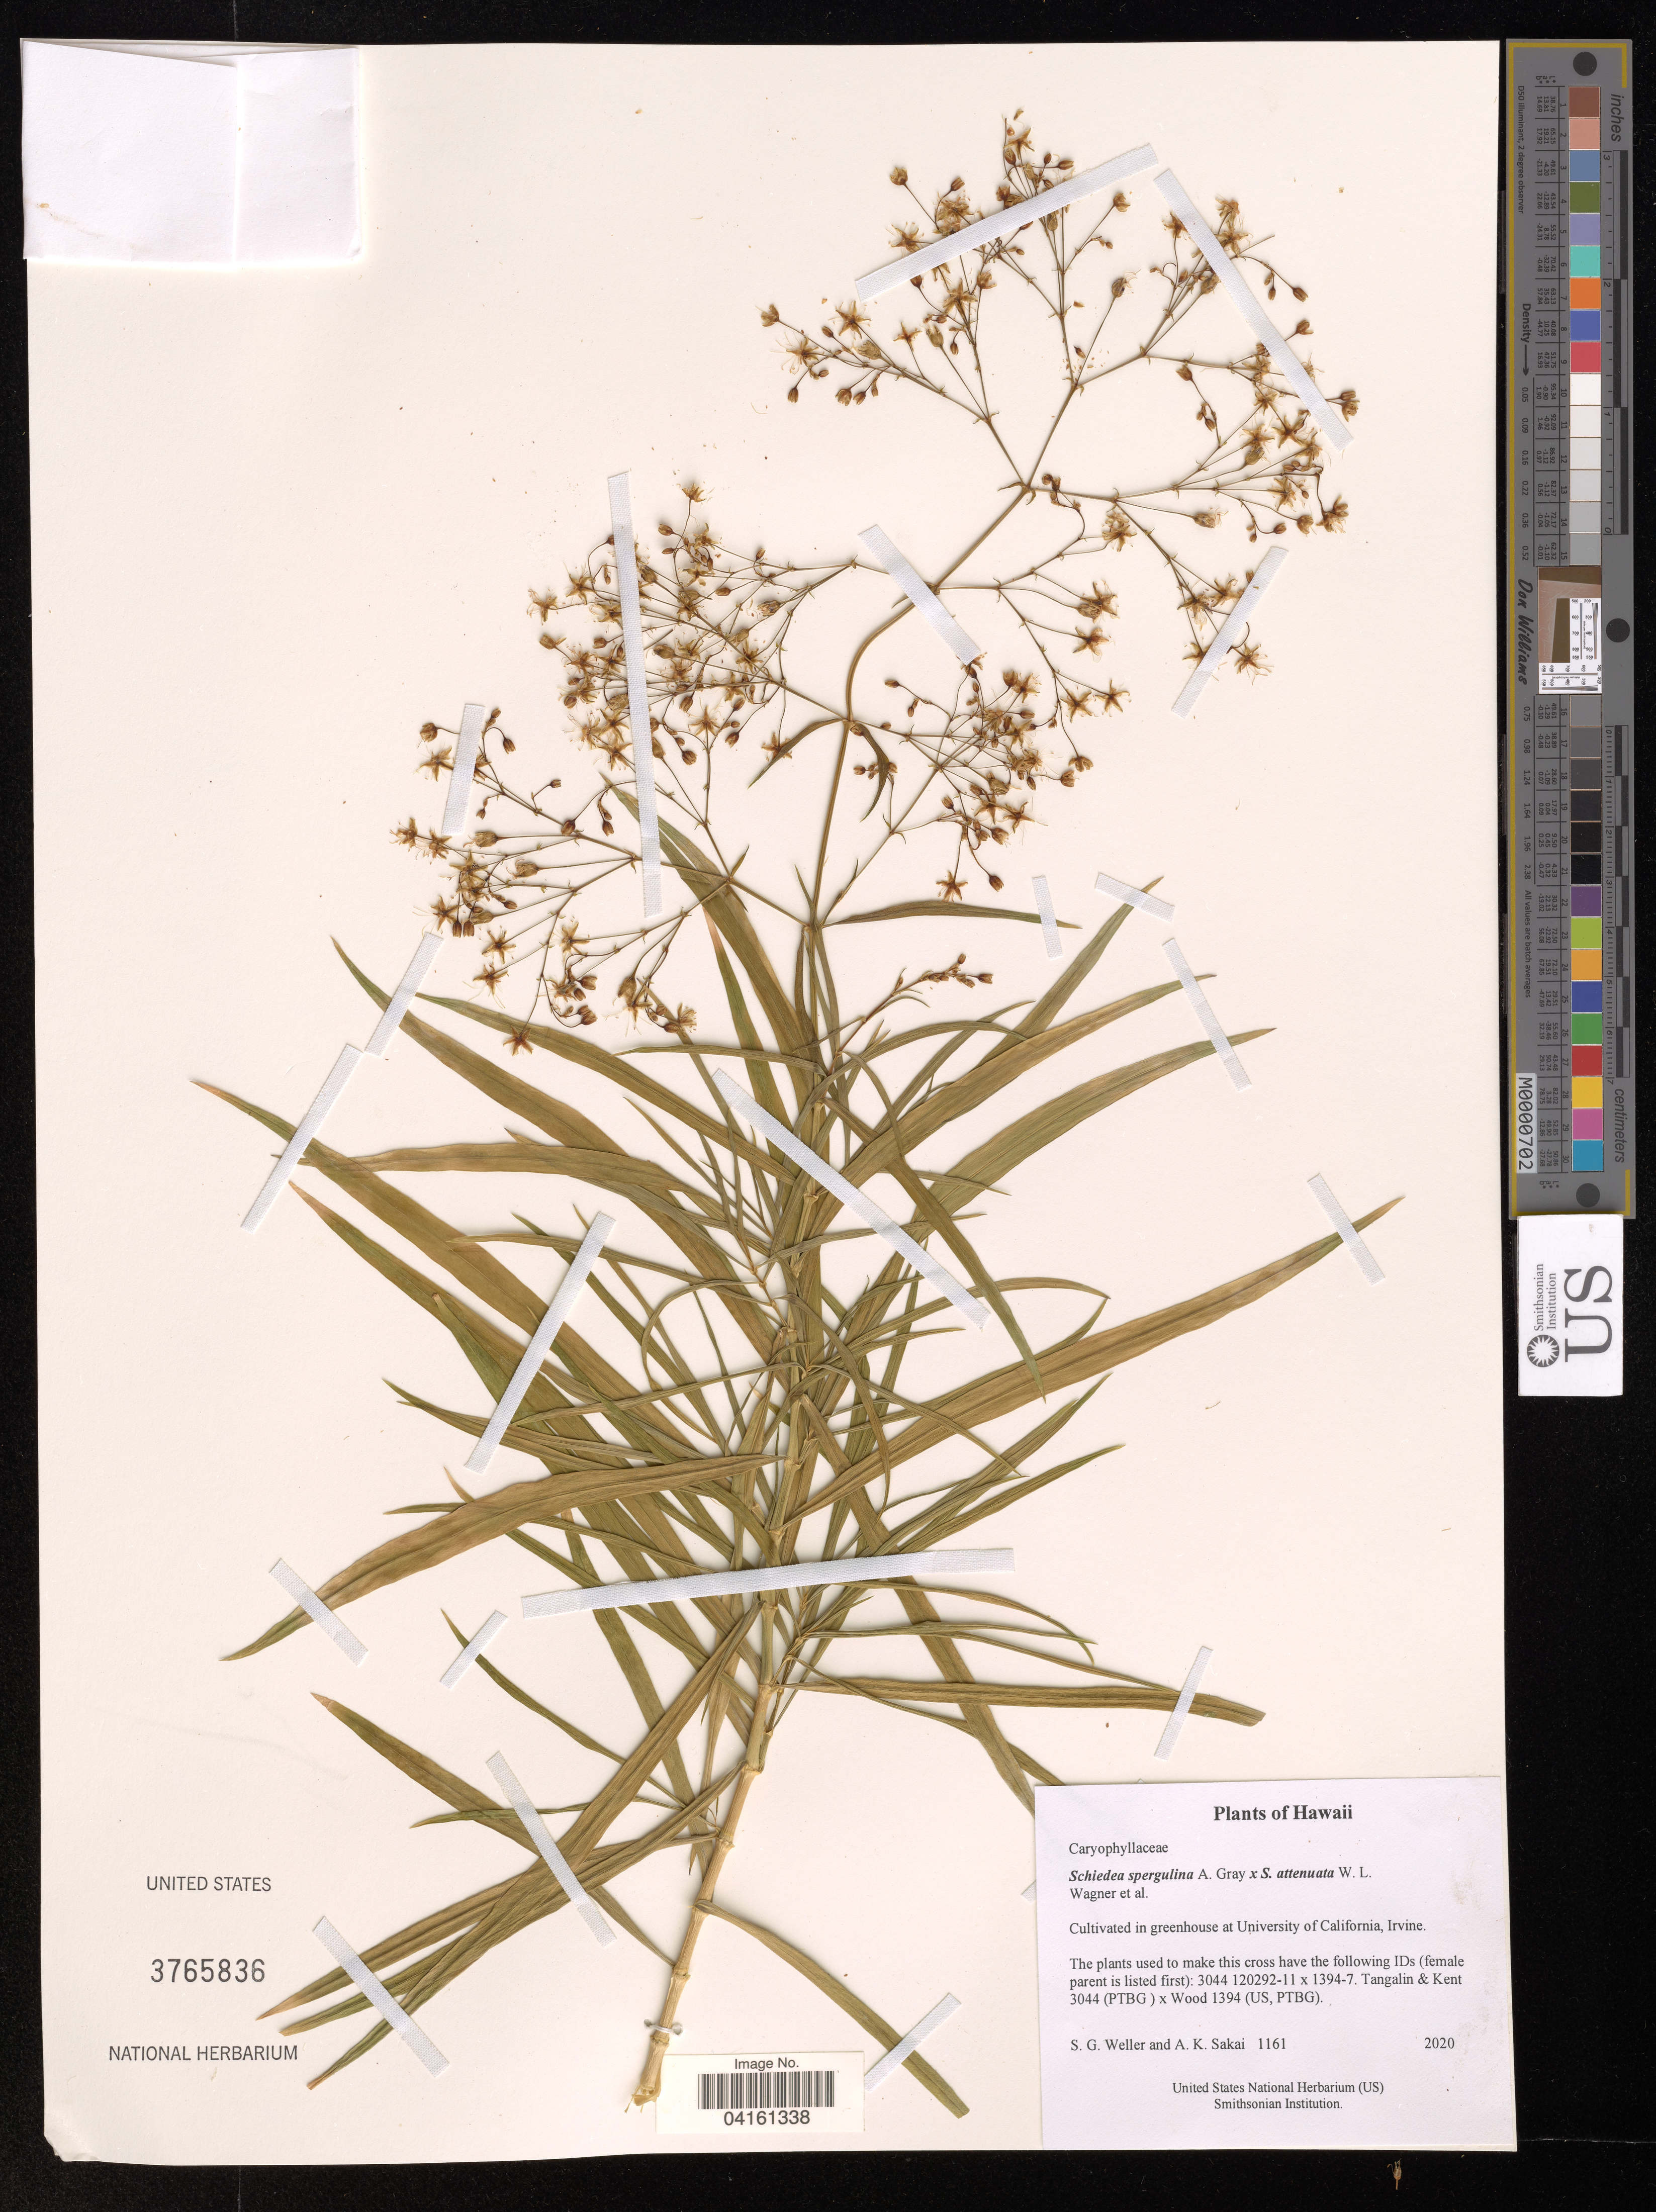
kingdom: Plantae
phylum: Tracheophyta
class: Magnoliopsida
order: Caryophyllales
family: Caryophyllaceae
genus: Schiedea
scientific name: Schiedea attenuata x S. spergulina A. Gray in Wilkes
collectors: S. G. Weller & A. Sakai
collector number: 1161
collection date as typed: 2020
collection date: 2020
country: United States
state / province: California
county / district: Orange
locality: Cultivated in greenhouse at University of California, Irvine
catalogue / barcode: US 3765836